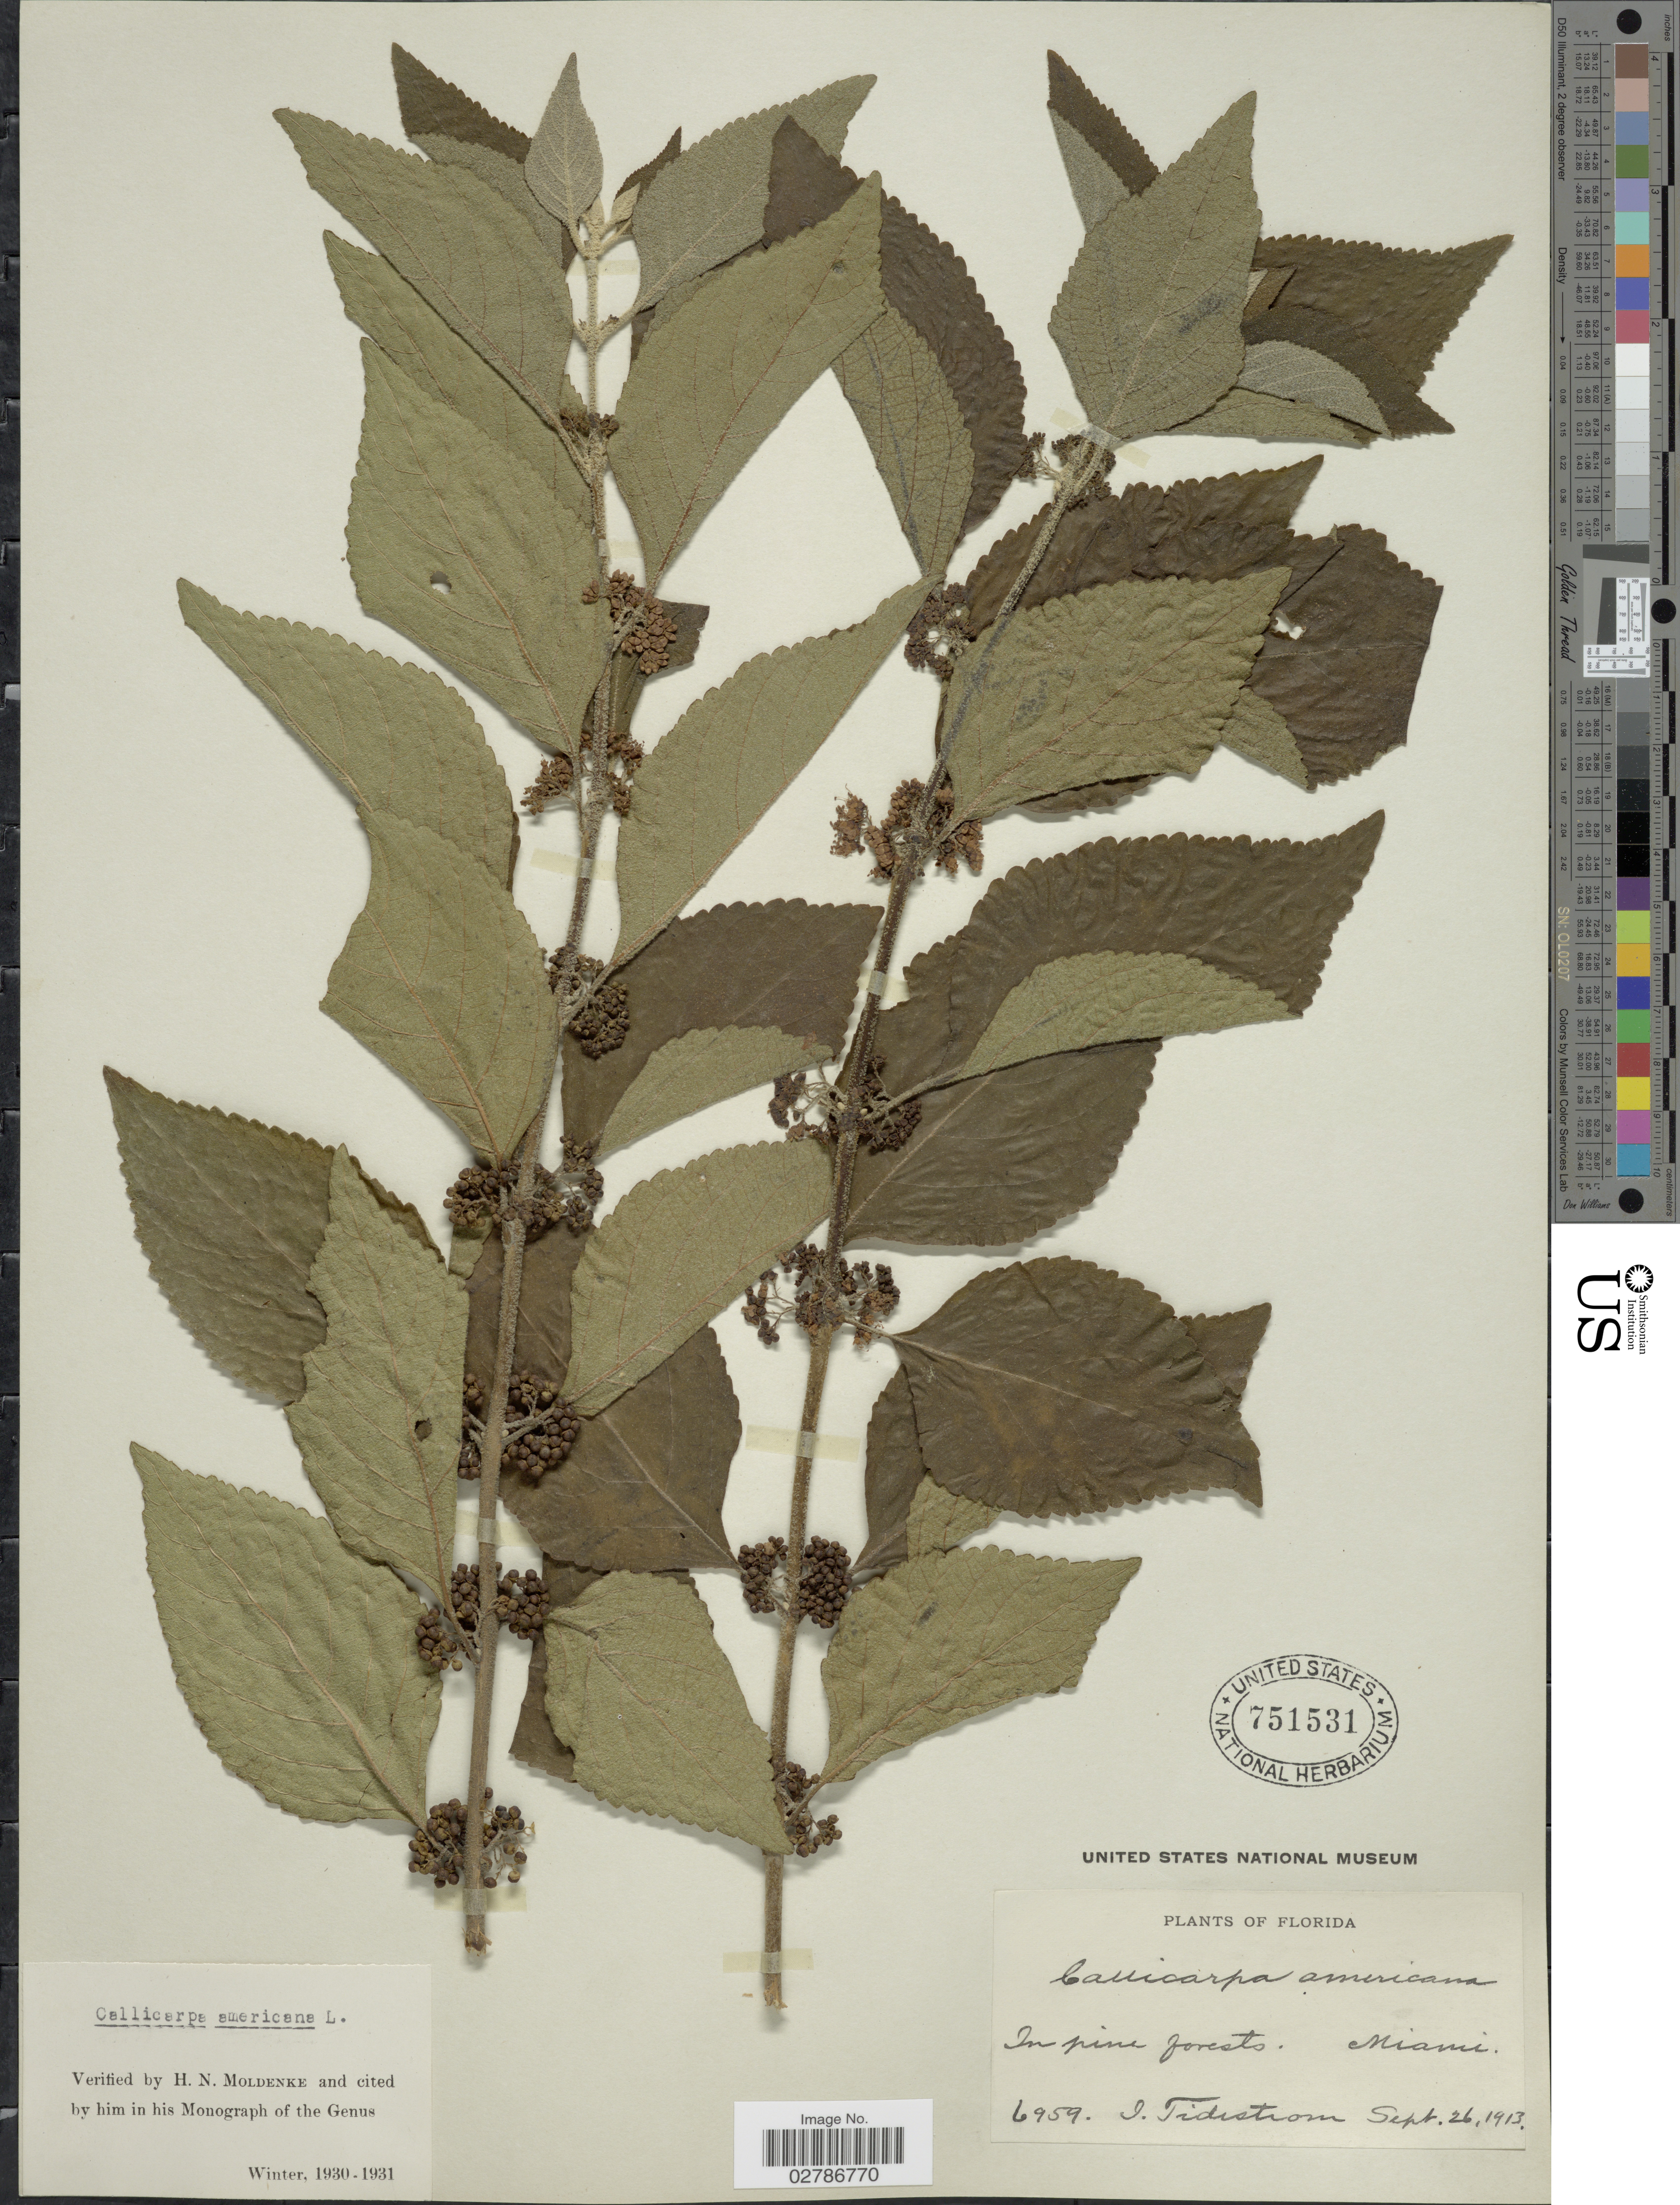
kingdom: Plantae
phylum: Tracheophyta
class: Magnoliopsida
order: Lamiales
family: Lamiaceae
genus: Callicarpa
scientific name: Callicarpa americana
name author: L.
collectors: I. F. Tidestrom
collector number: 6959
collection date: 1913-09-26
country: United States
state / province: Florida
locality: Miami.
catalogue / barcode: US 751531